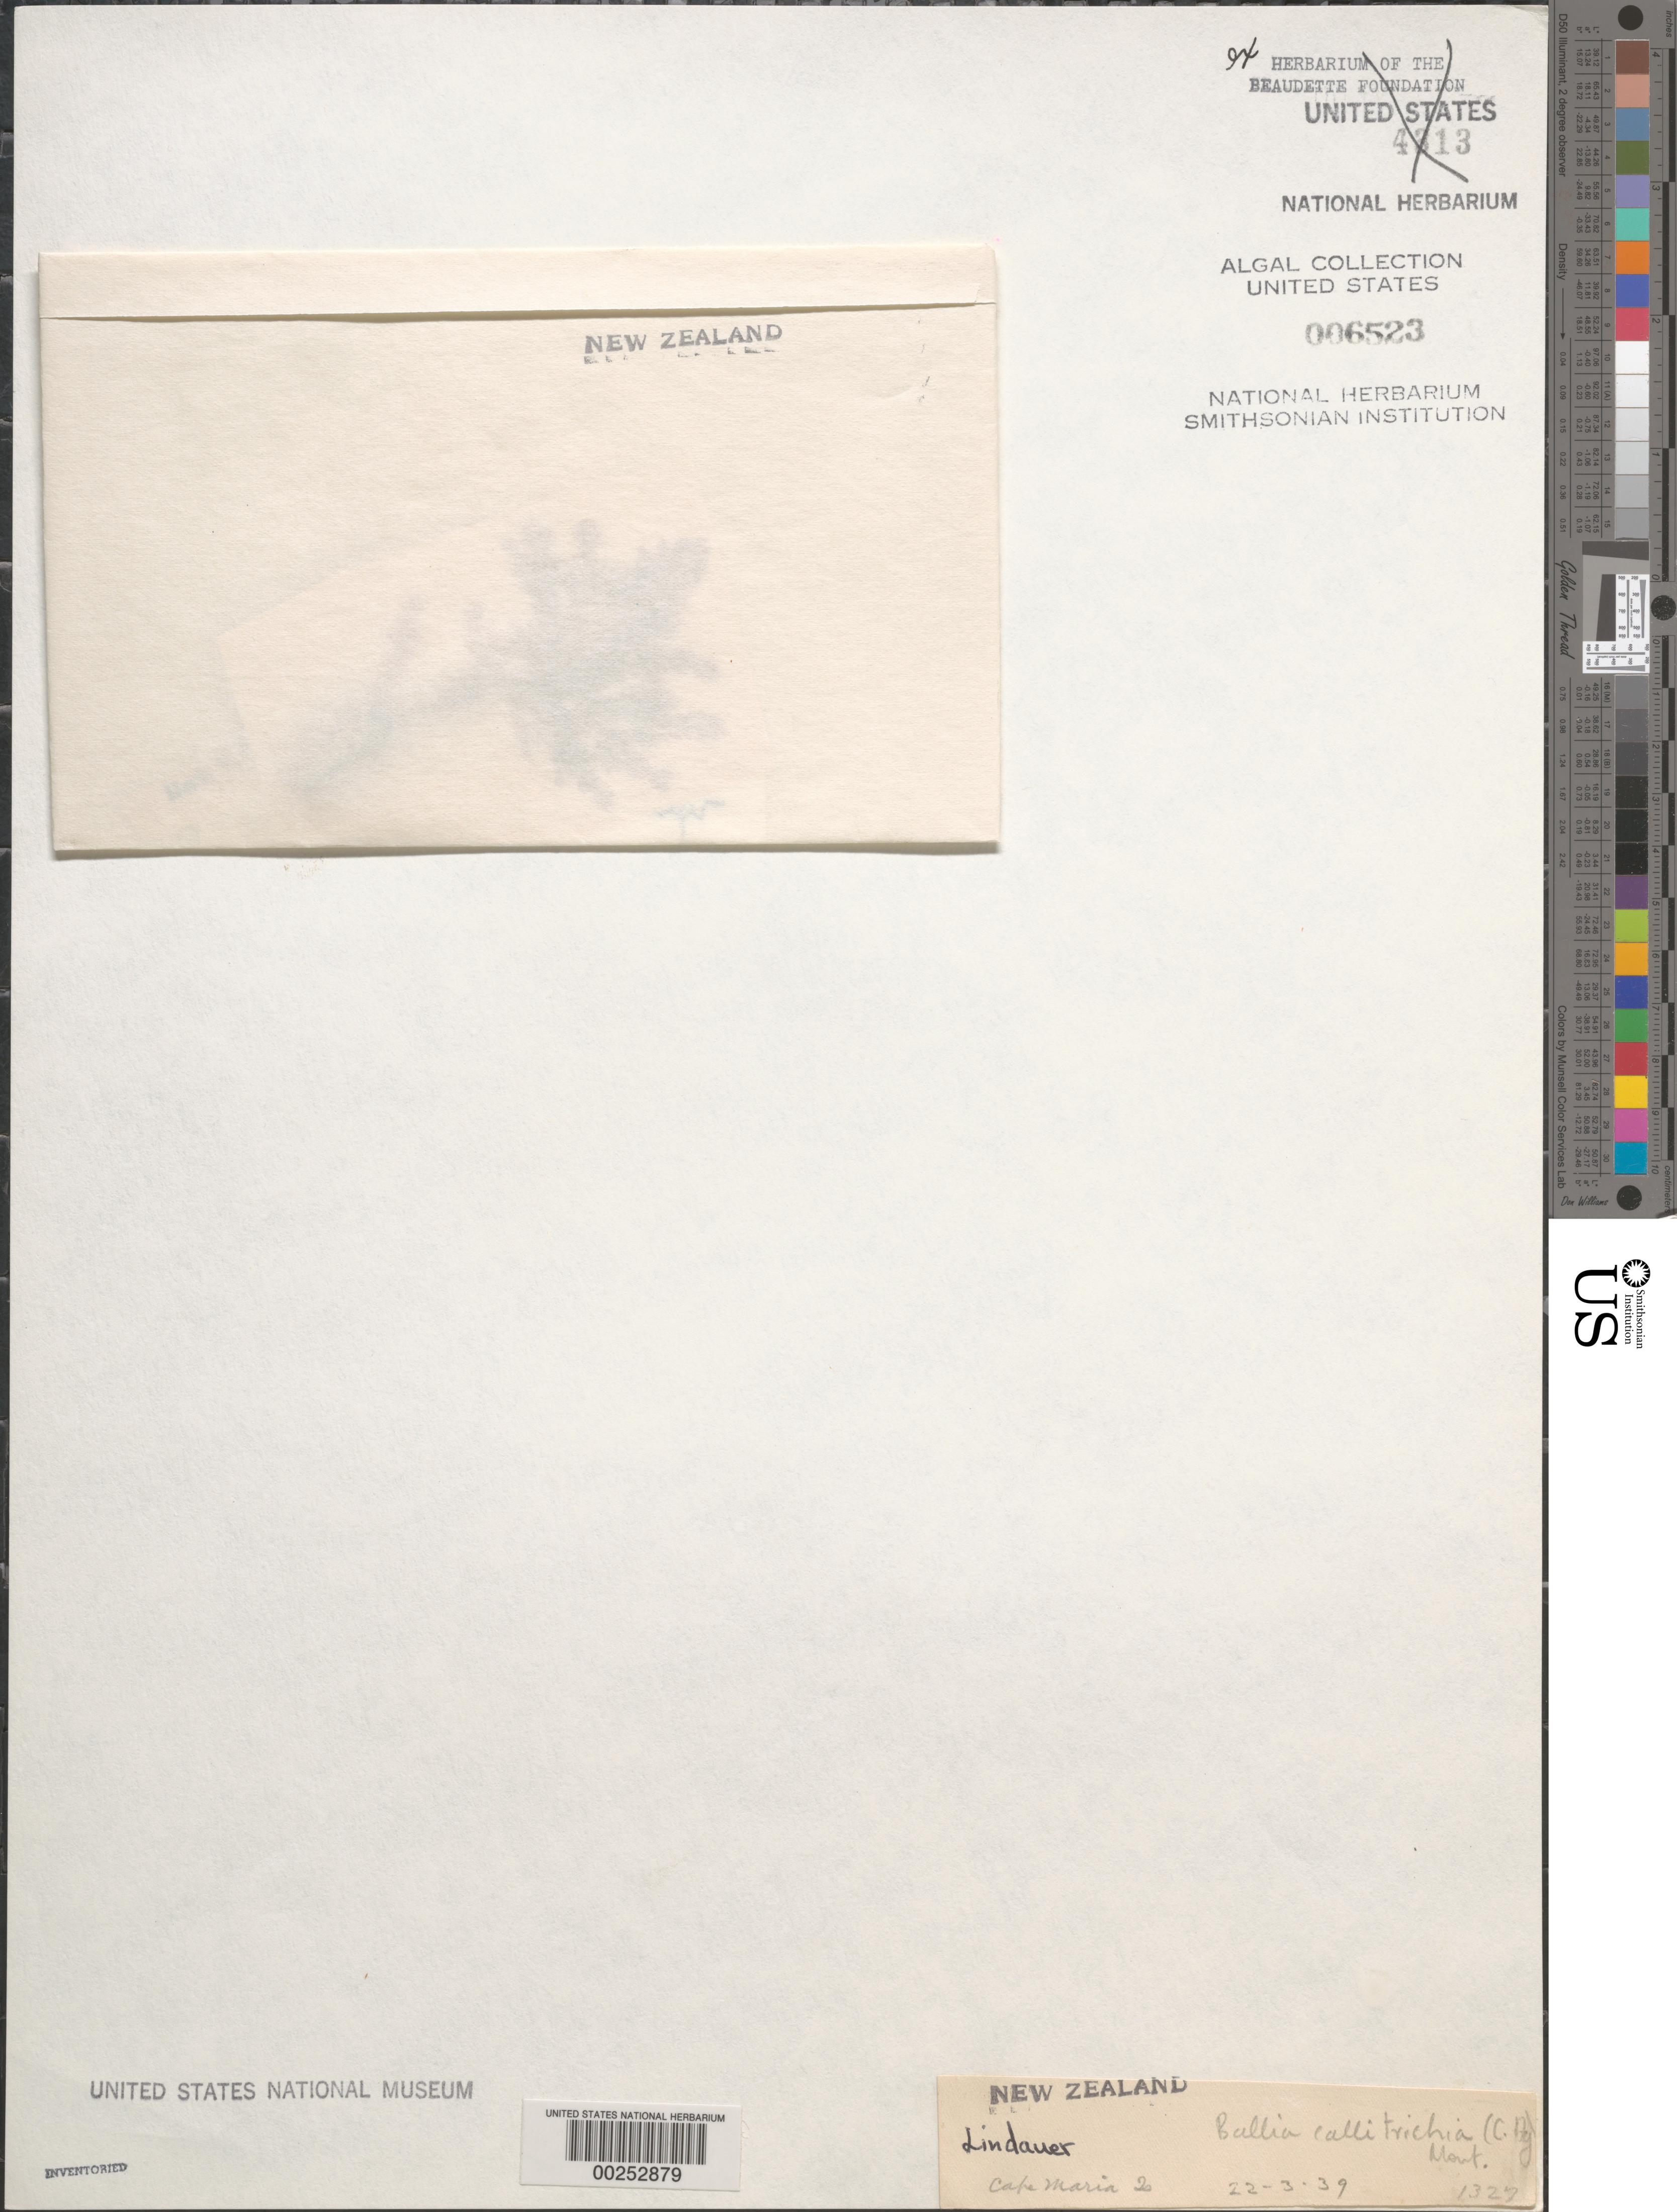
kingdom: Plantae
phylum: Rhodophyta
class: Florideophyceae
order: Balliales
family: Balliaceae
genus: Ballia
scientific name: Ballia callitricha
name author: (C. Agardh) Kützing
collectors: V. Lindauer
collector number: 1327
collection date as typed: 22 Mar 1939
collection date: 1939-03-22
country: New Zealand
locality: Cape maria island, North Island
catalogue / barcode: US 6523